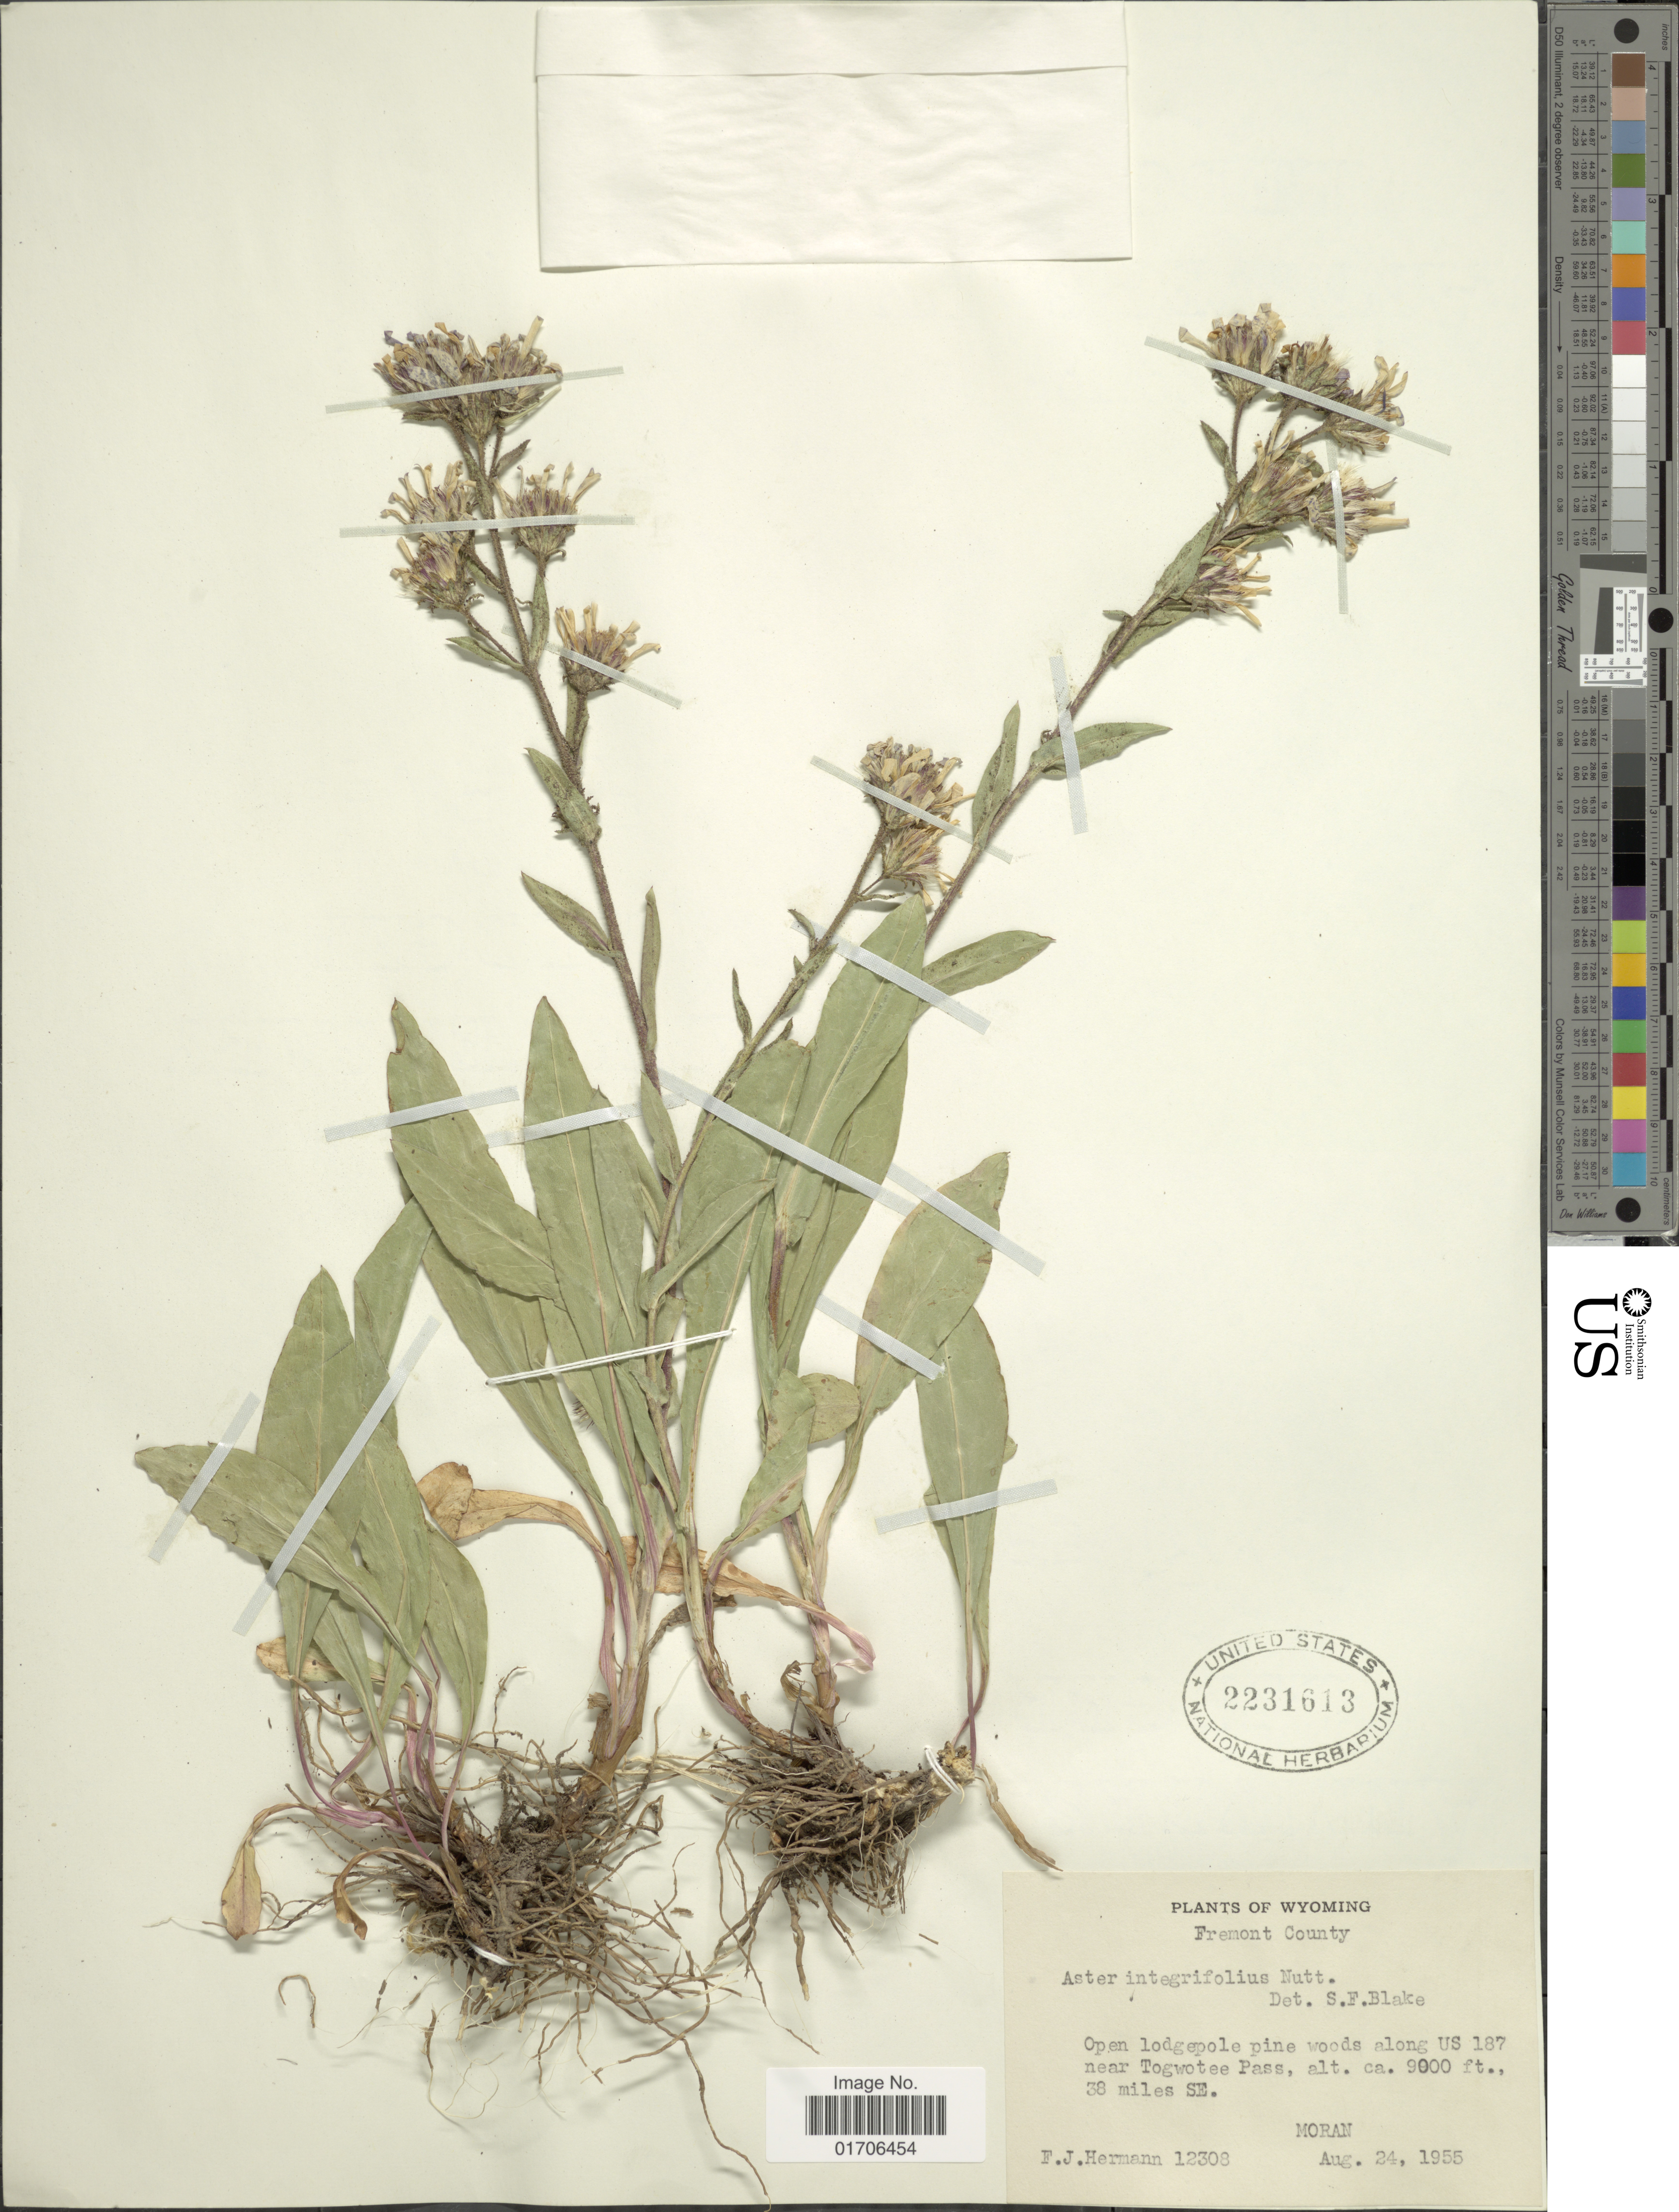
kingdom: Plantae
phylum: Tracheophyta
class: Magnoliopsida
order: Asterales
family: Asteraceae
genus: Eurybia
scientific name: Eurybia integrifolia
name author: (Nutt.) G.L. Nesom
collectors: F. J. Hermann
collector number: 12308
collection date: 1955-08-24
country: United States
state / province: Wyoming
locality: Fremont County. Open lodgepole pine woods along US 187 near Togwotee Pass. 38 miles SE. Moran.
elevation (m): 2743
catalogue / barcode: US 2231613